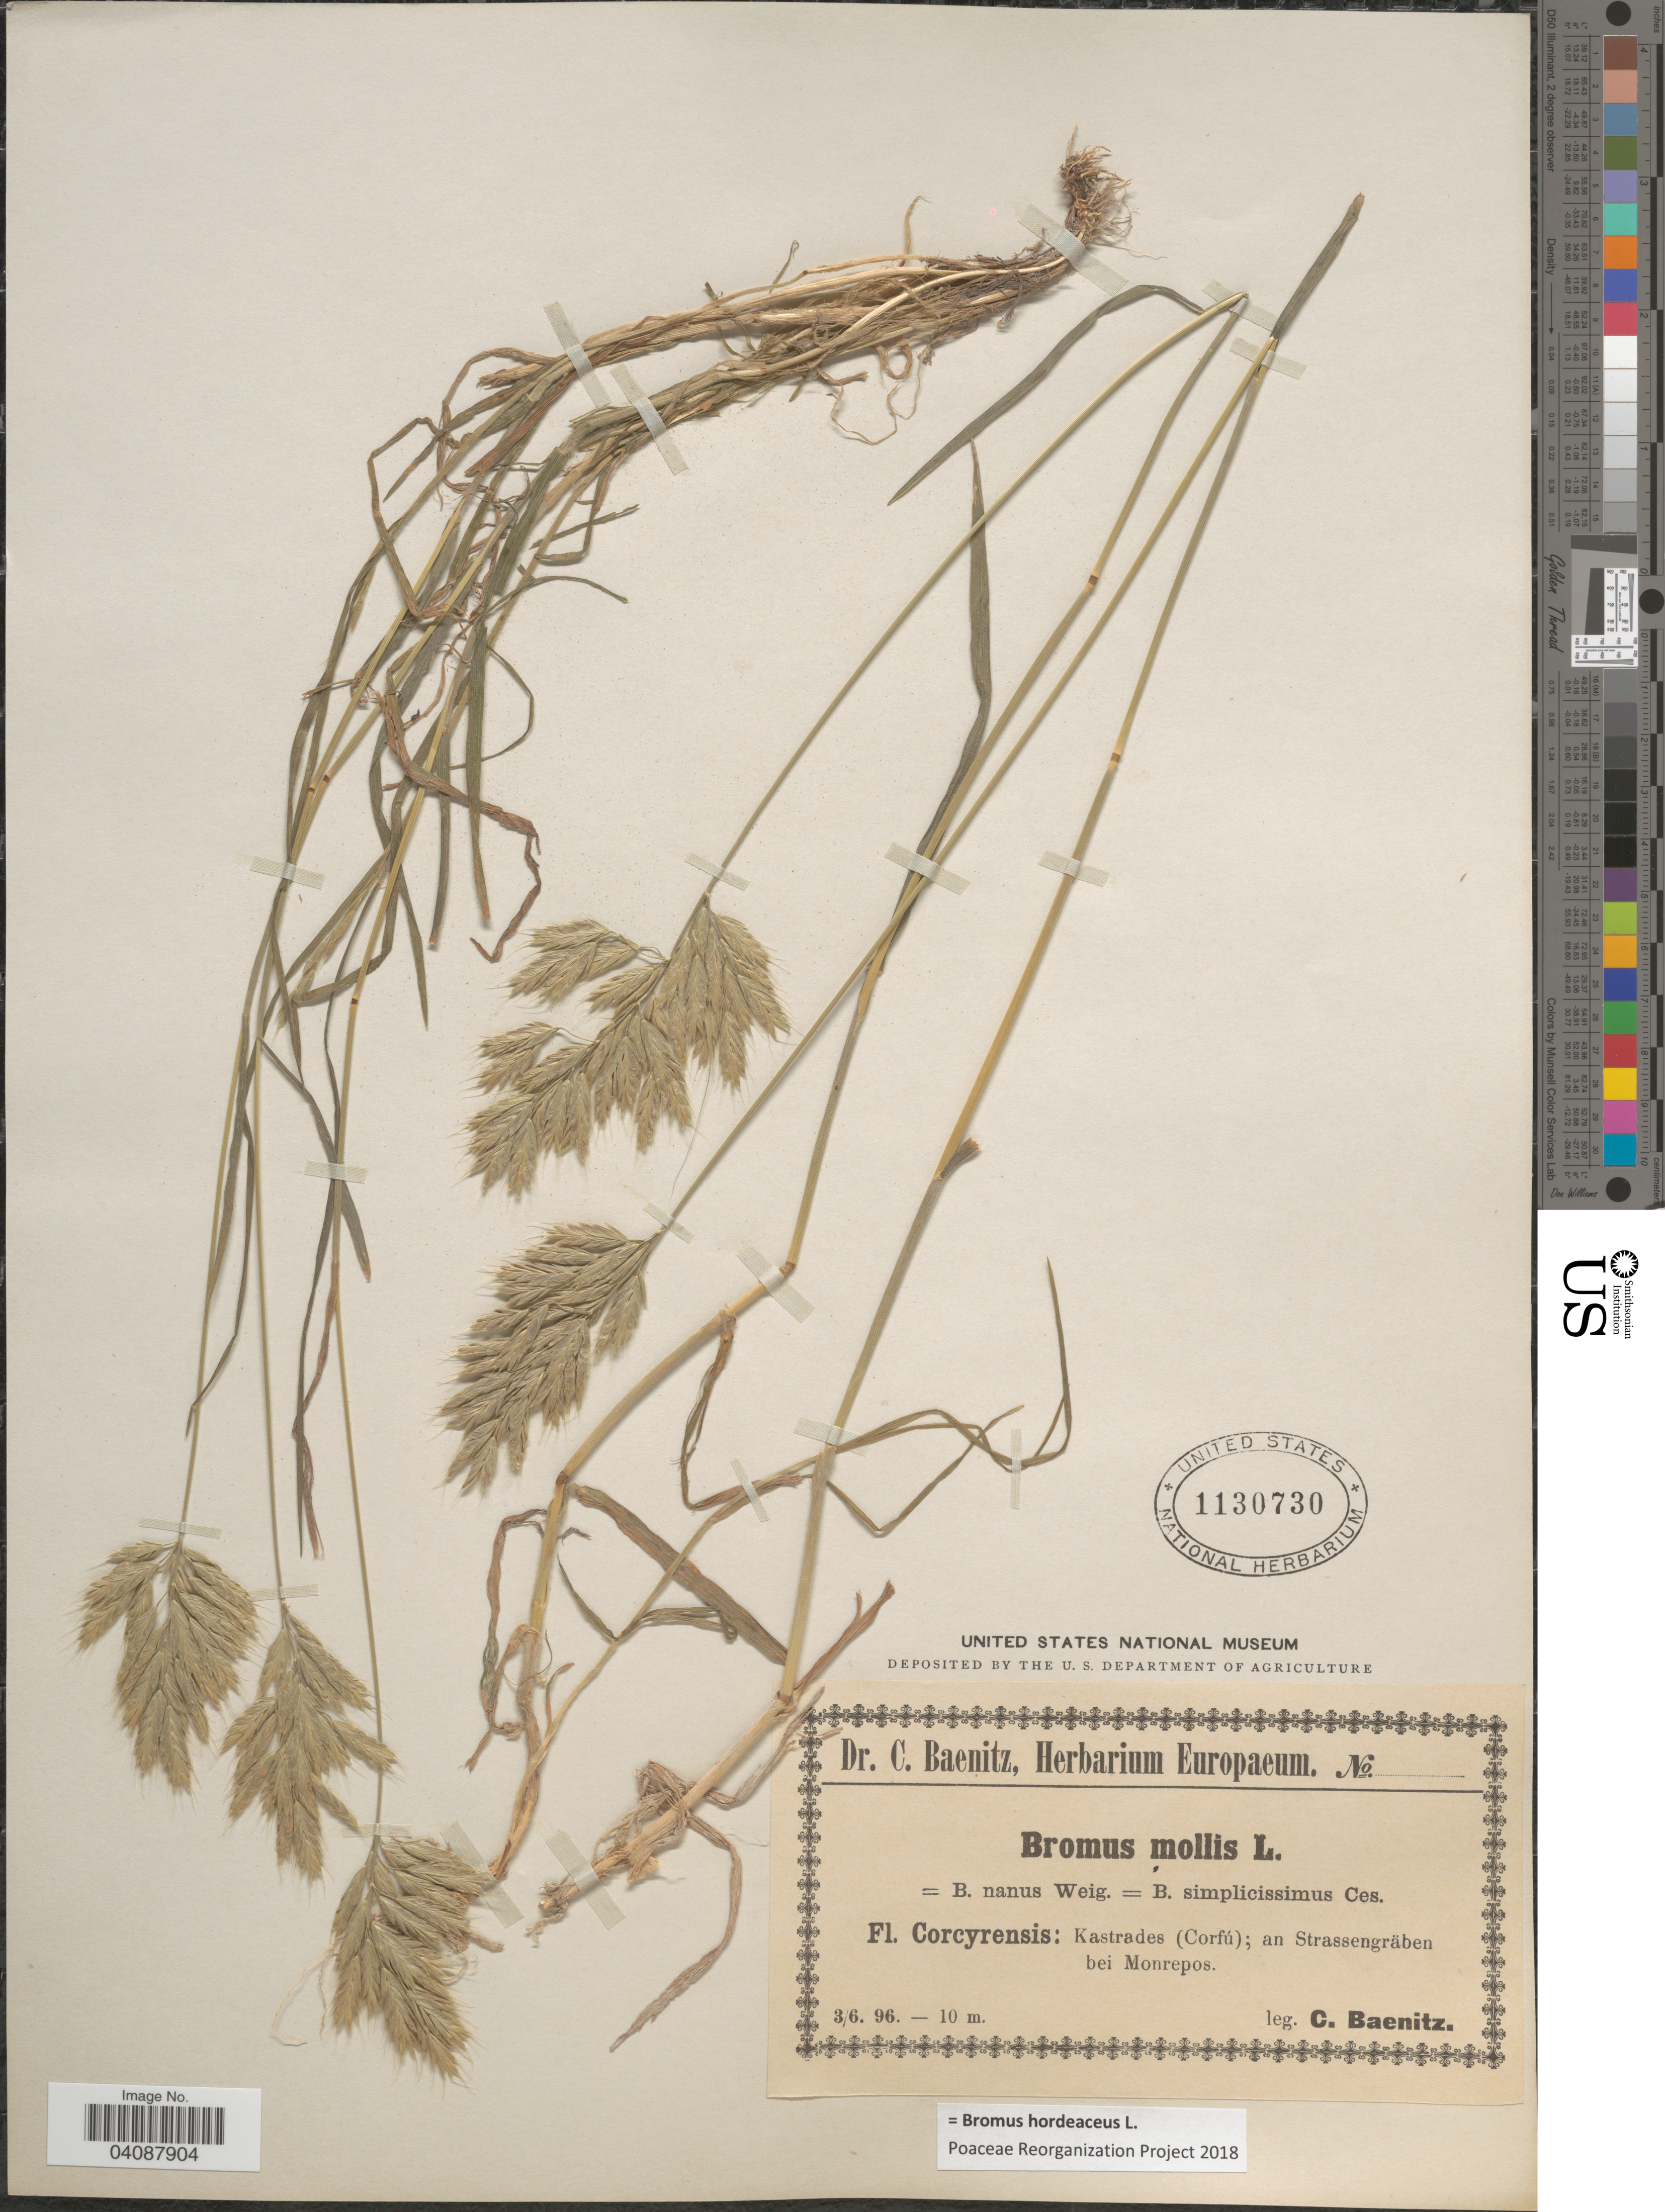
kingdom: Plantae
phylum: Tracheophyta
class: Liliopsida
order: Poales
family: Poaceae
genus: Bromus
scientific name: Bromus hordeaceus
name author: L.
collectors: C. G. Baenitz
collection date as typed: Transcribed d/m/y: 3/6/96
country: Greece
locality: Corcyrensis: Kastrades (Corfú); an Strassengräben bei Monrepos.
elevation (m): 10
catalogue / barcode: US 1130730